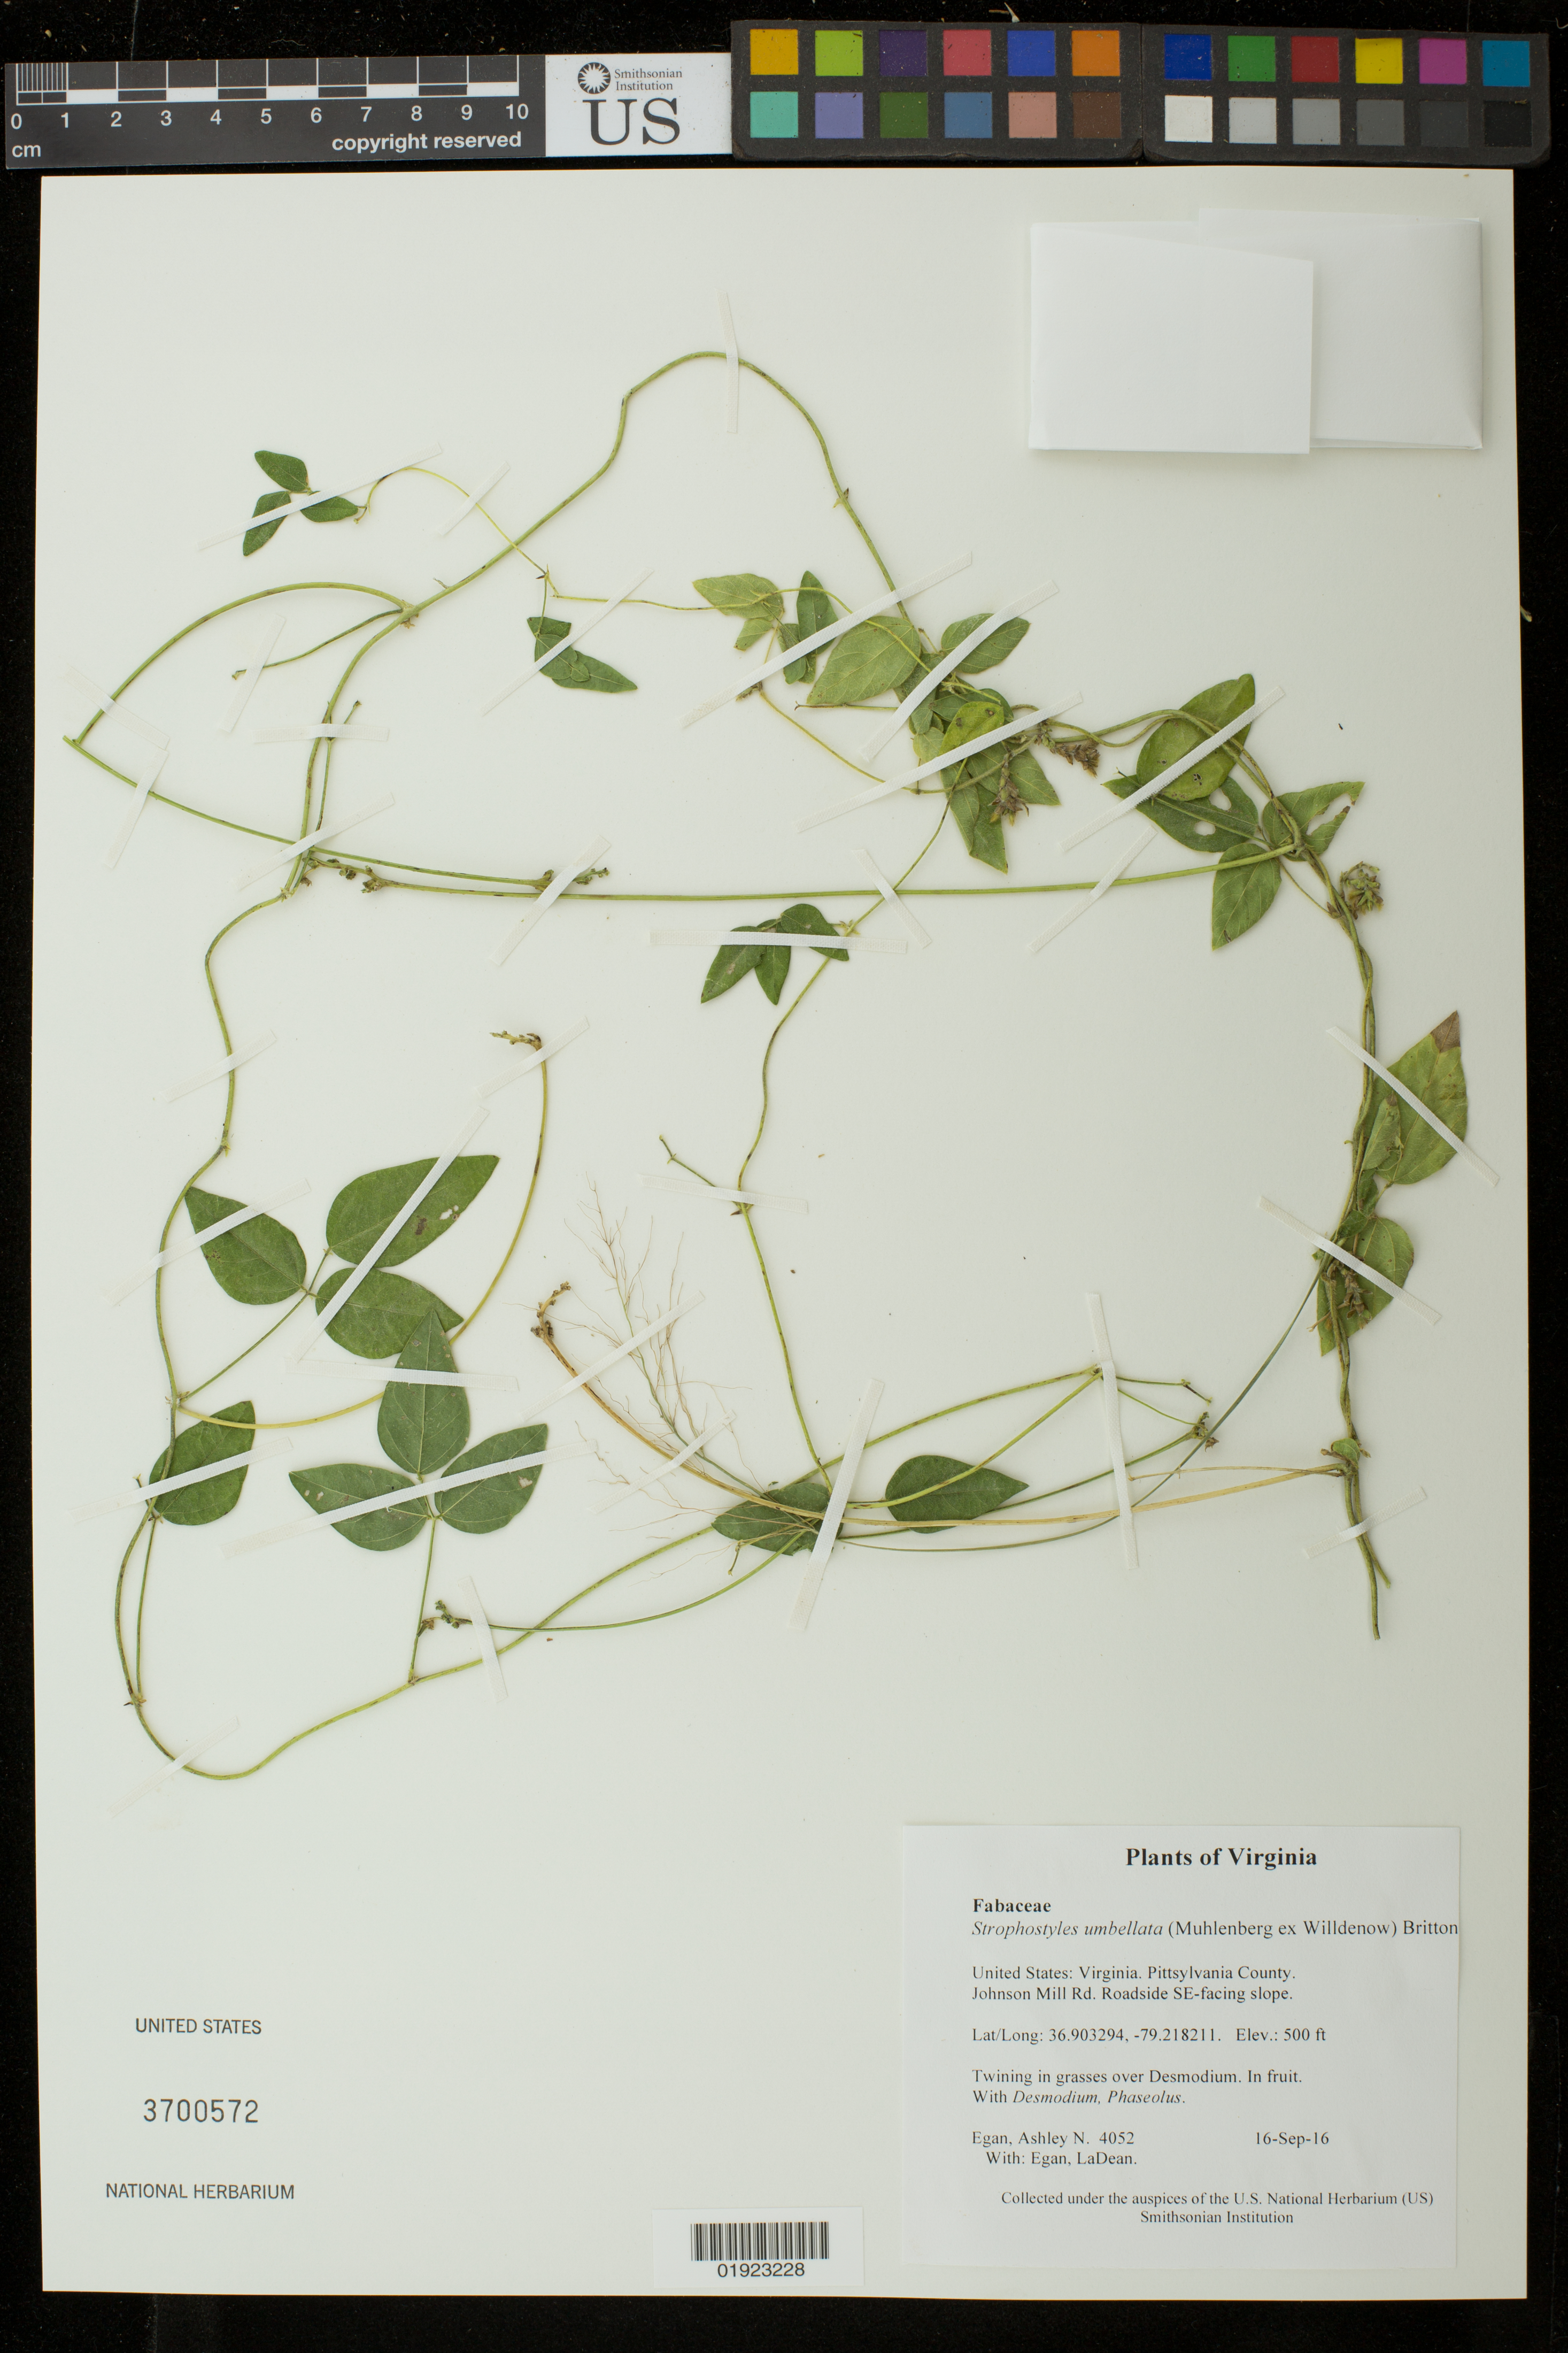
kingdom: Plantae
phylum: Tracheophyta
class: Magnoliopsida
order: Fabales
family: Fabaceae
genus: Strophostyles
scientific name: Strophostyles umbellata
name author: (Muhl. ex Willd.) Britton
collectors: A. N. Egan & L. Egan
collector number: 4052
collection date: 2016-09-16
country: United States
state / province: Virginia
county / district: Pittsylvania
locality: Johnson Mill Rd. Roadside SE-facing slope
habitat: Twining in grasses over Desmodium.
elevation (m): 152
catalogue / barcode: US 3700572